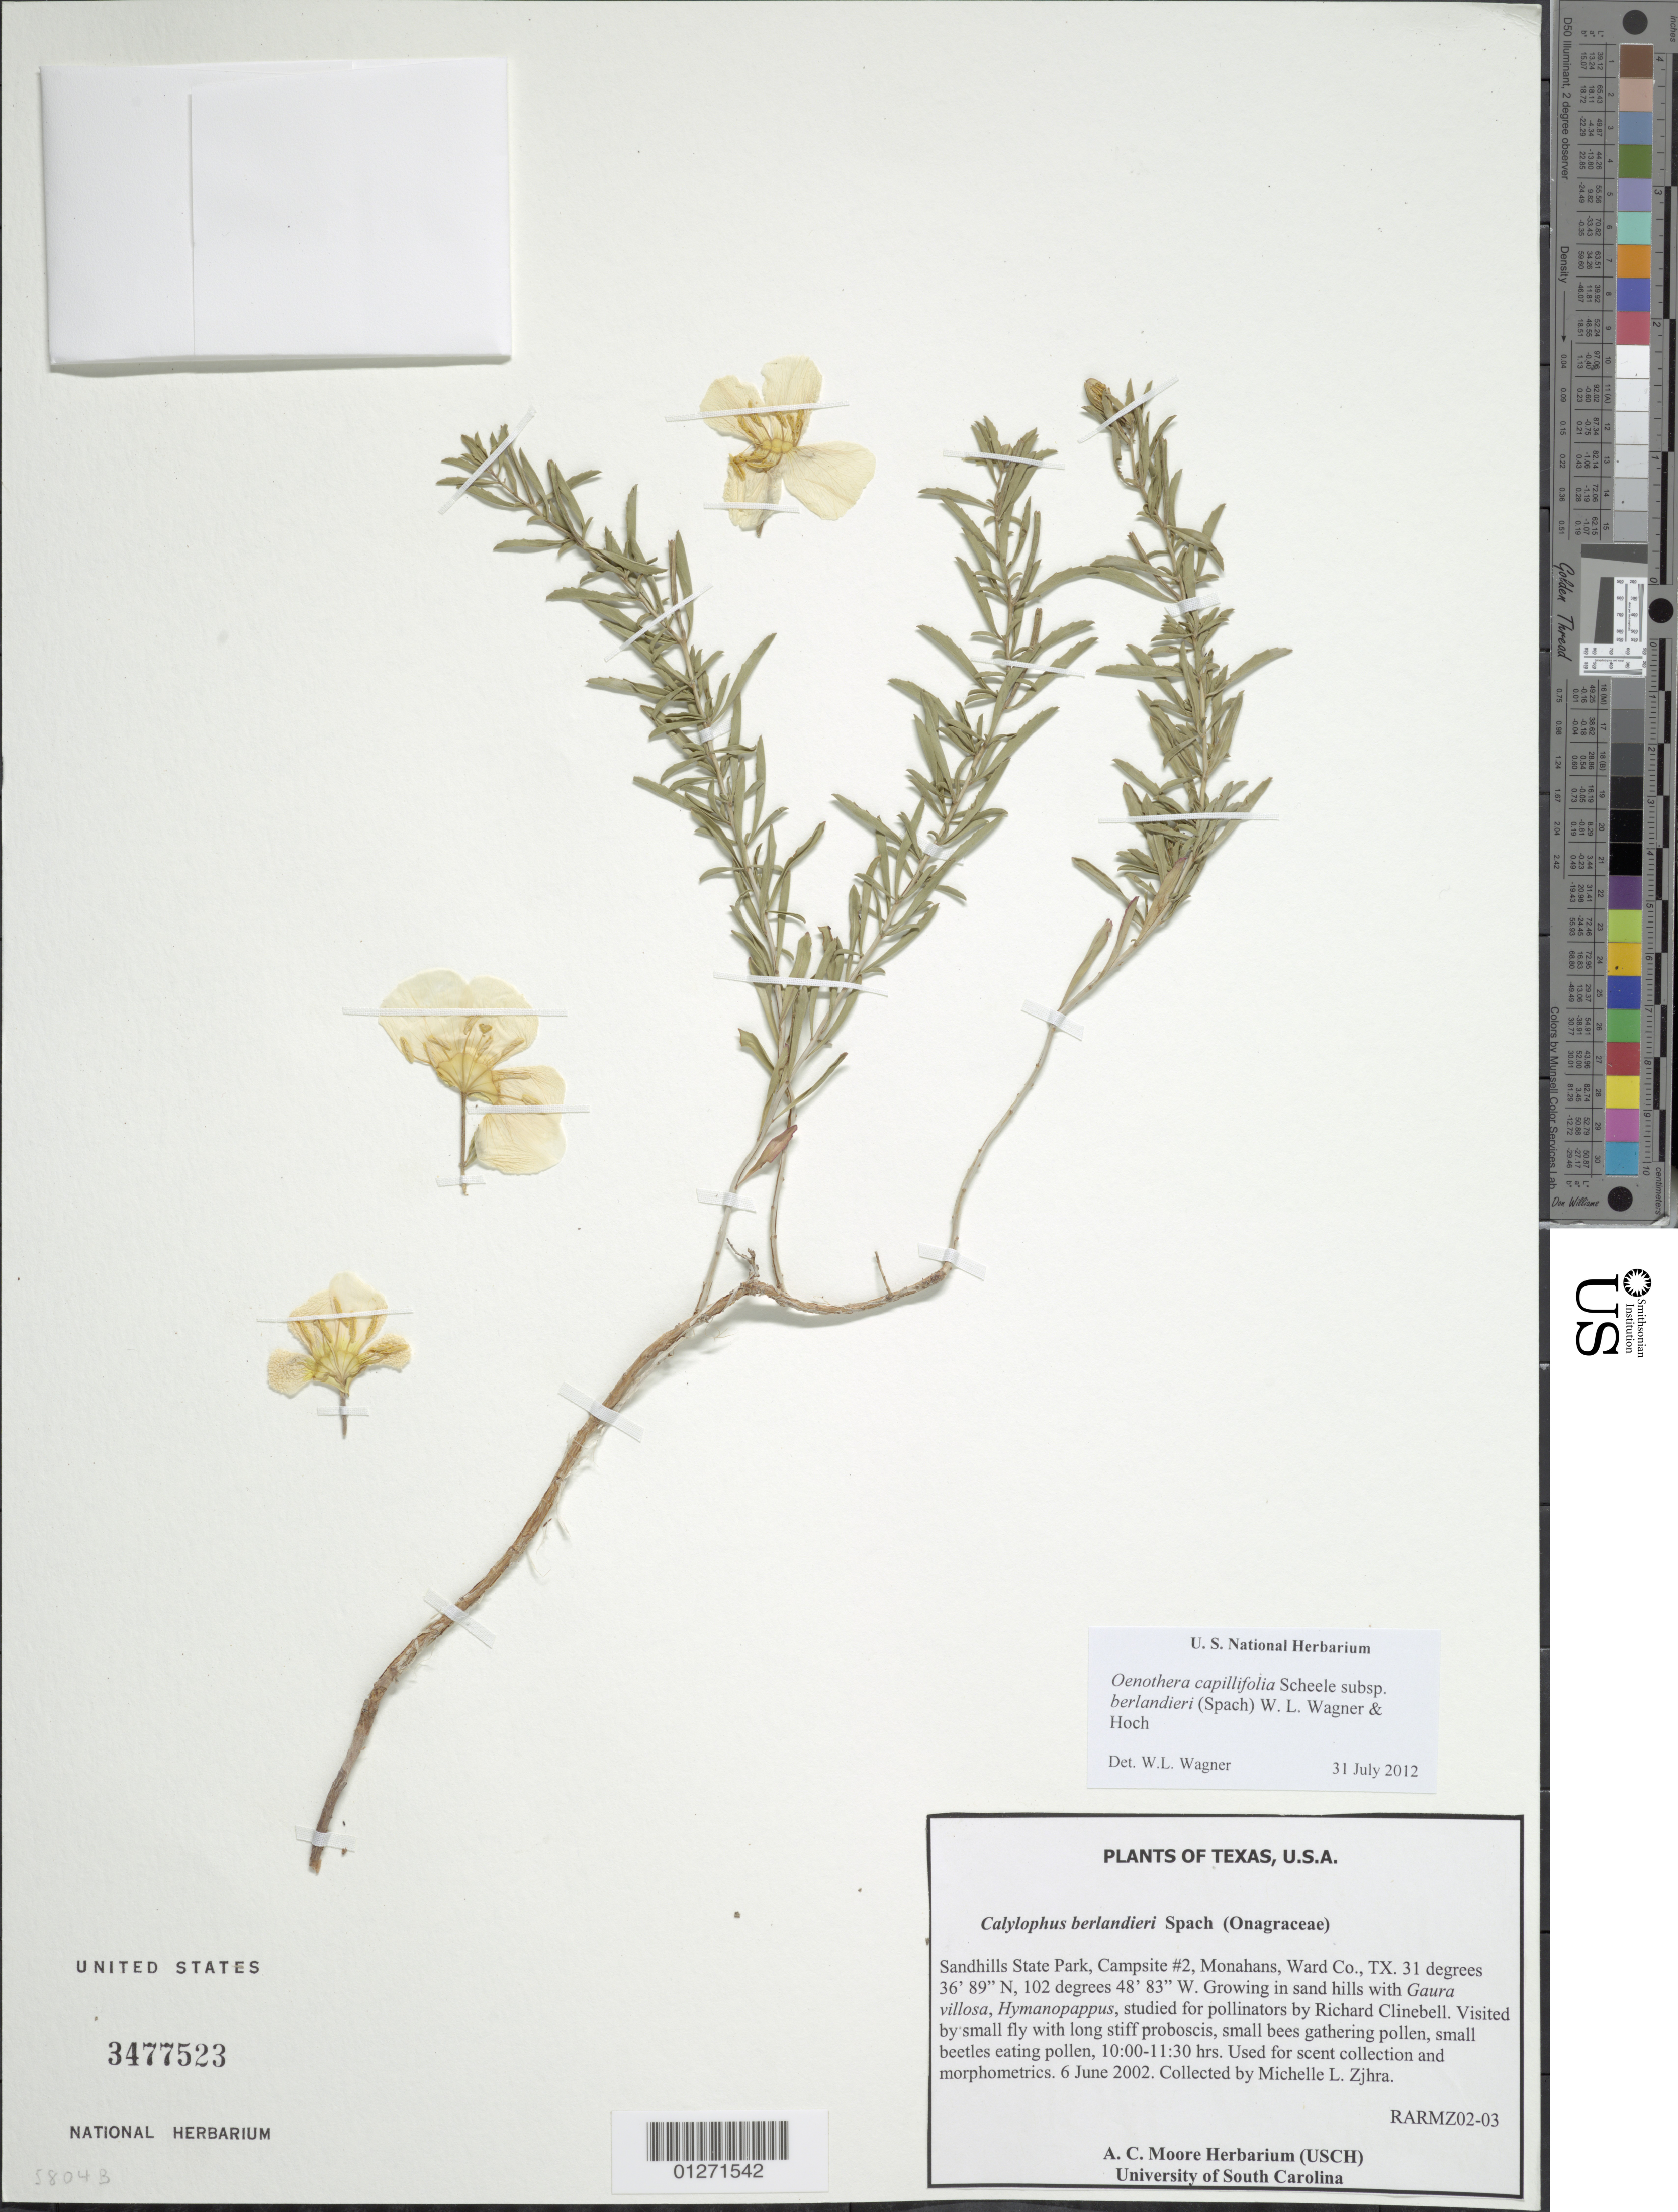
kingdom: Plantae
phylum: Tracheophyta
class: Magnoliopsida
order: Myrtales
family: Onagraceae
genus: Oenothera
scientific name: Oenothera capillifolia subsp. berlandieri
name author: (Spach) W.L. Wagner & Hoch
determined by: Wagner, W. L., (BOT), Smithsonian Institution - National Museum of Natural History (UNITED STATES)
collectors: M. Zjhra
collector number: RARMZ02-03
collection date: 2001-06-06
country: United States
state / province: Texas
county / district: Ward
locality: Monahans Sandhills State Park, Campsite #2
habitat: Sand hills.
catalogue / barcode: US 3747523